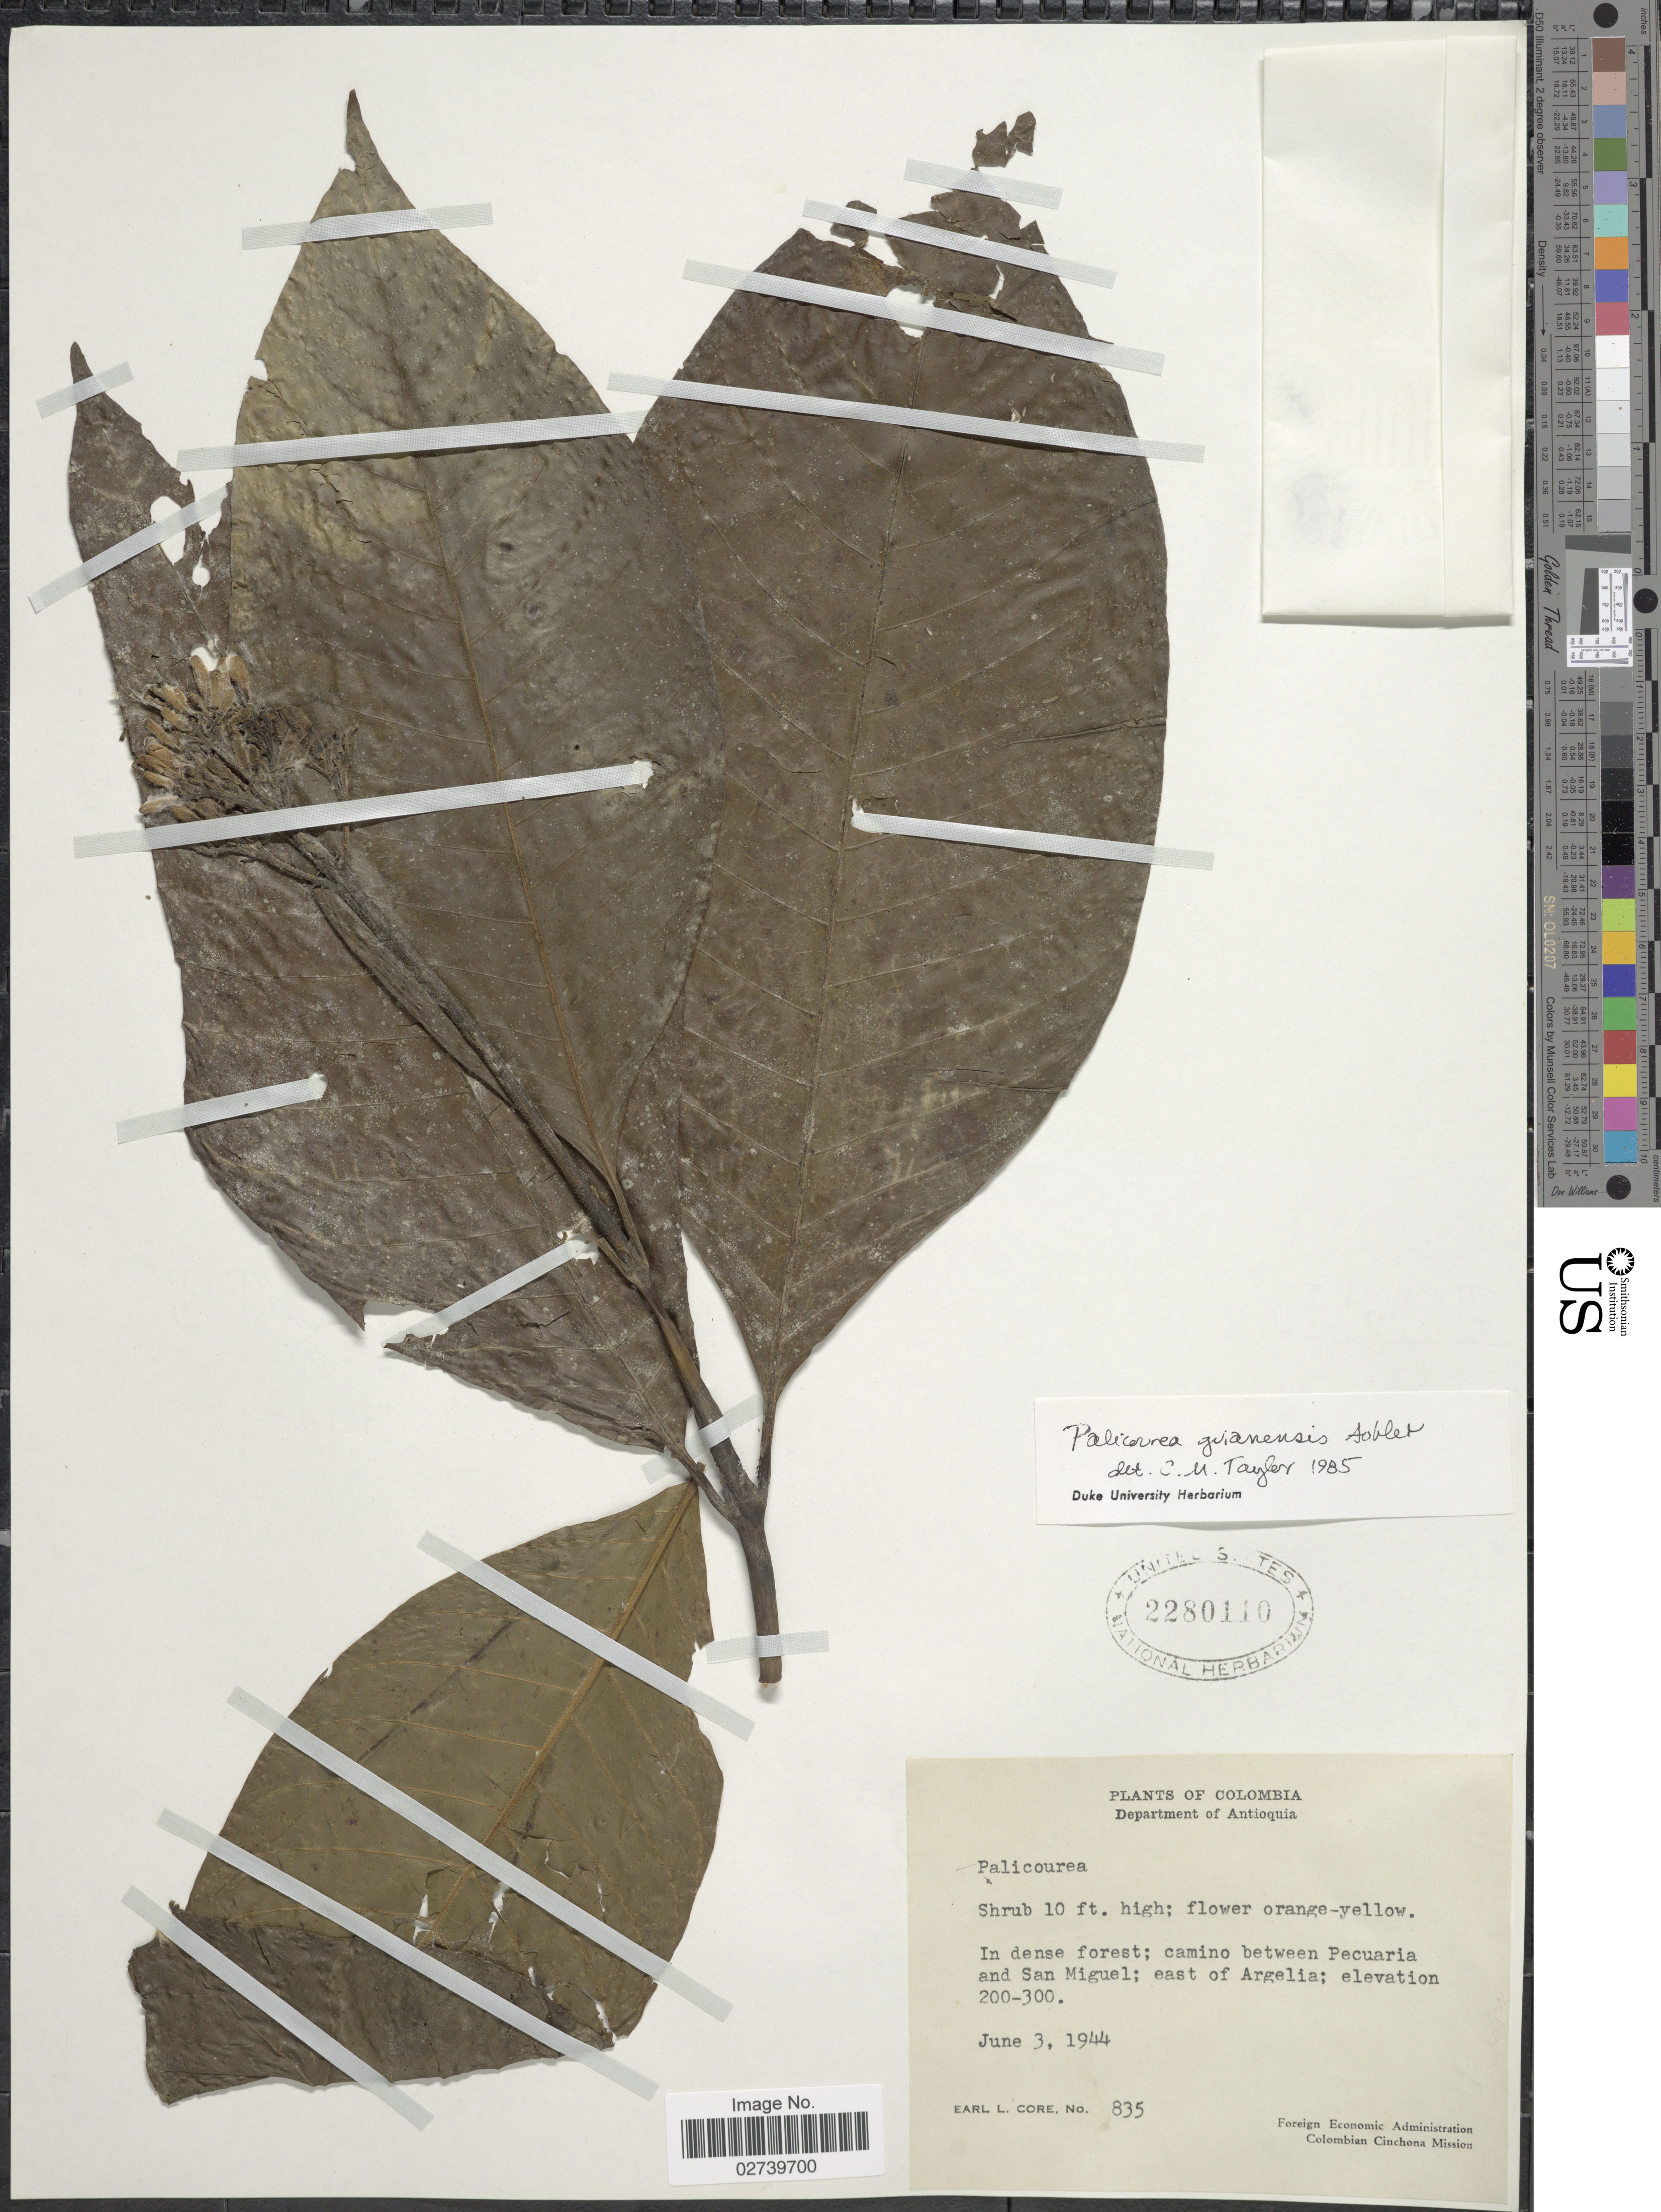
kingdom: Plantae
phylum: Tracheophyta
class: Magnoliopsida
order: Gentianales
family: Rubiaceae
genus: Palicourea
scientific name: Palicourea guianensis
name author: Aubl.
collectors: E. L. Core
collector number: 835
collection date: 1944-06-03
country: Colombia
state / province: Antioquia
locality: Camino between Pecuaria and San Miguel; east of Argelia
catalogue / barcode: US 2280110